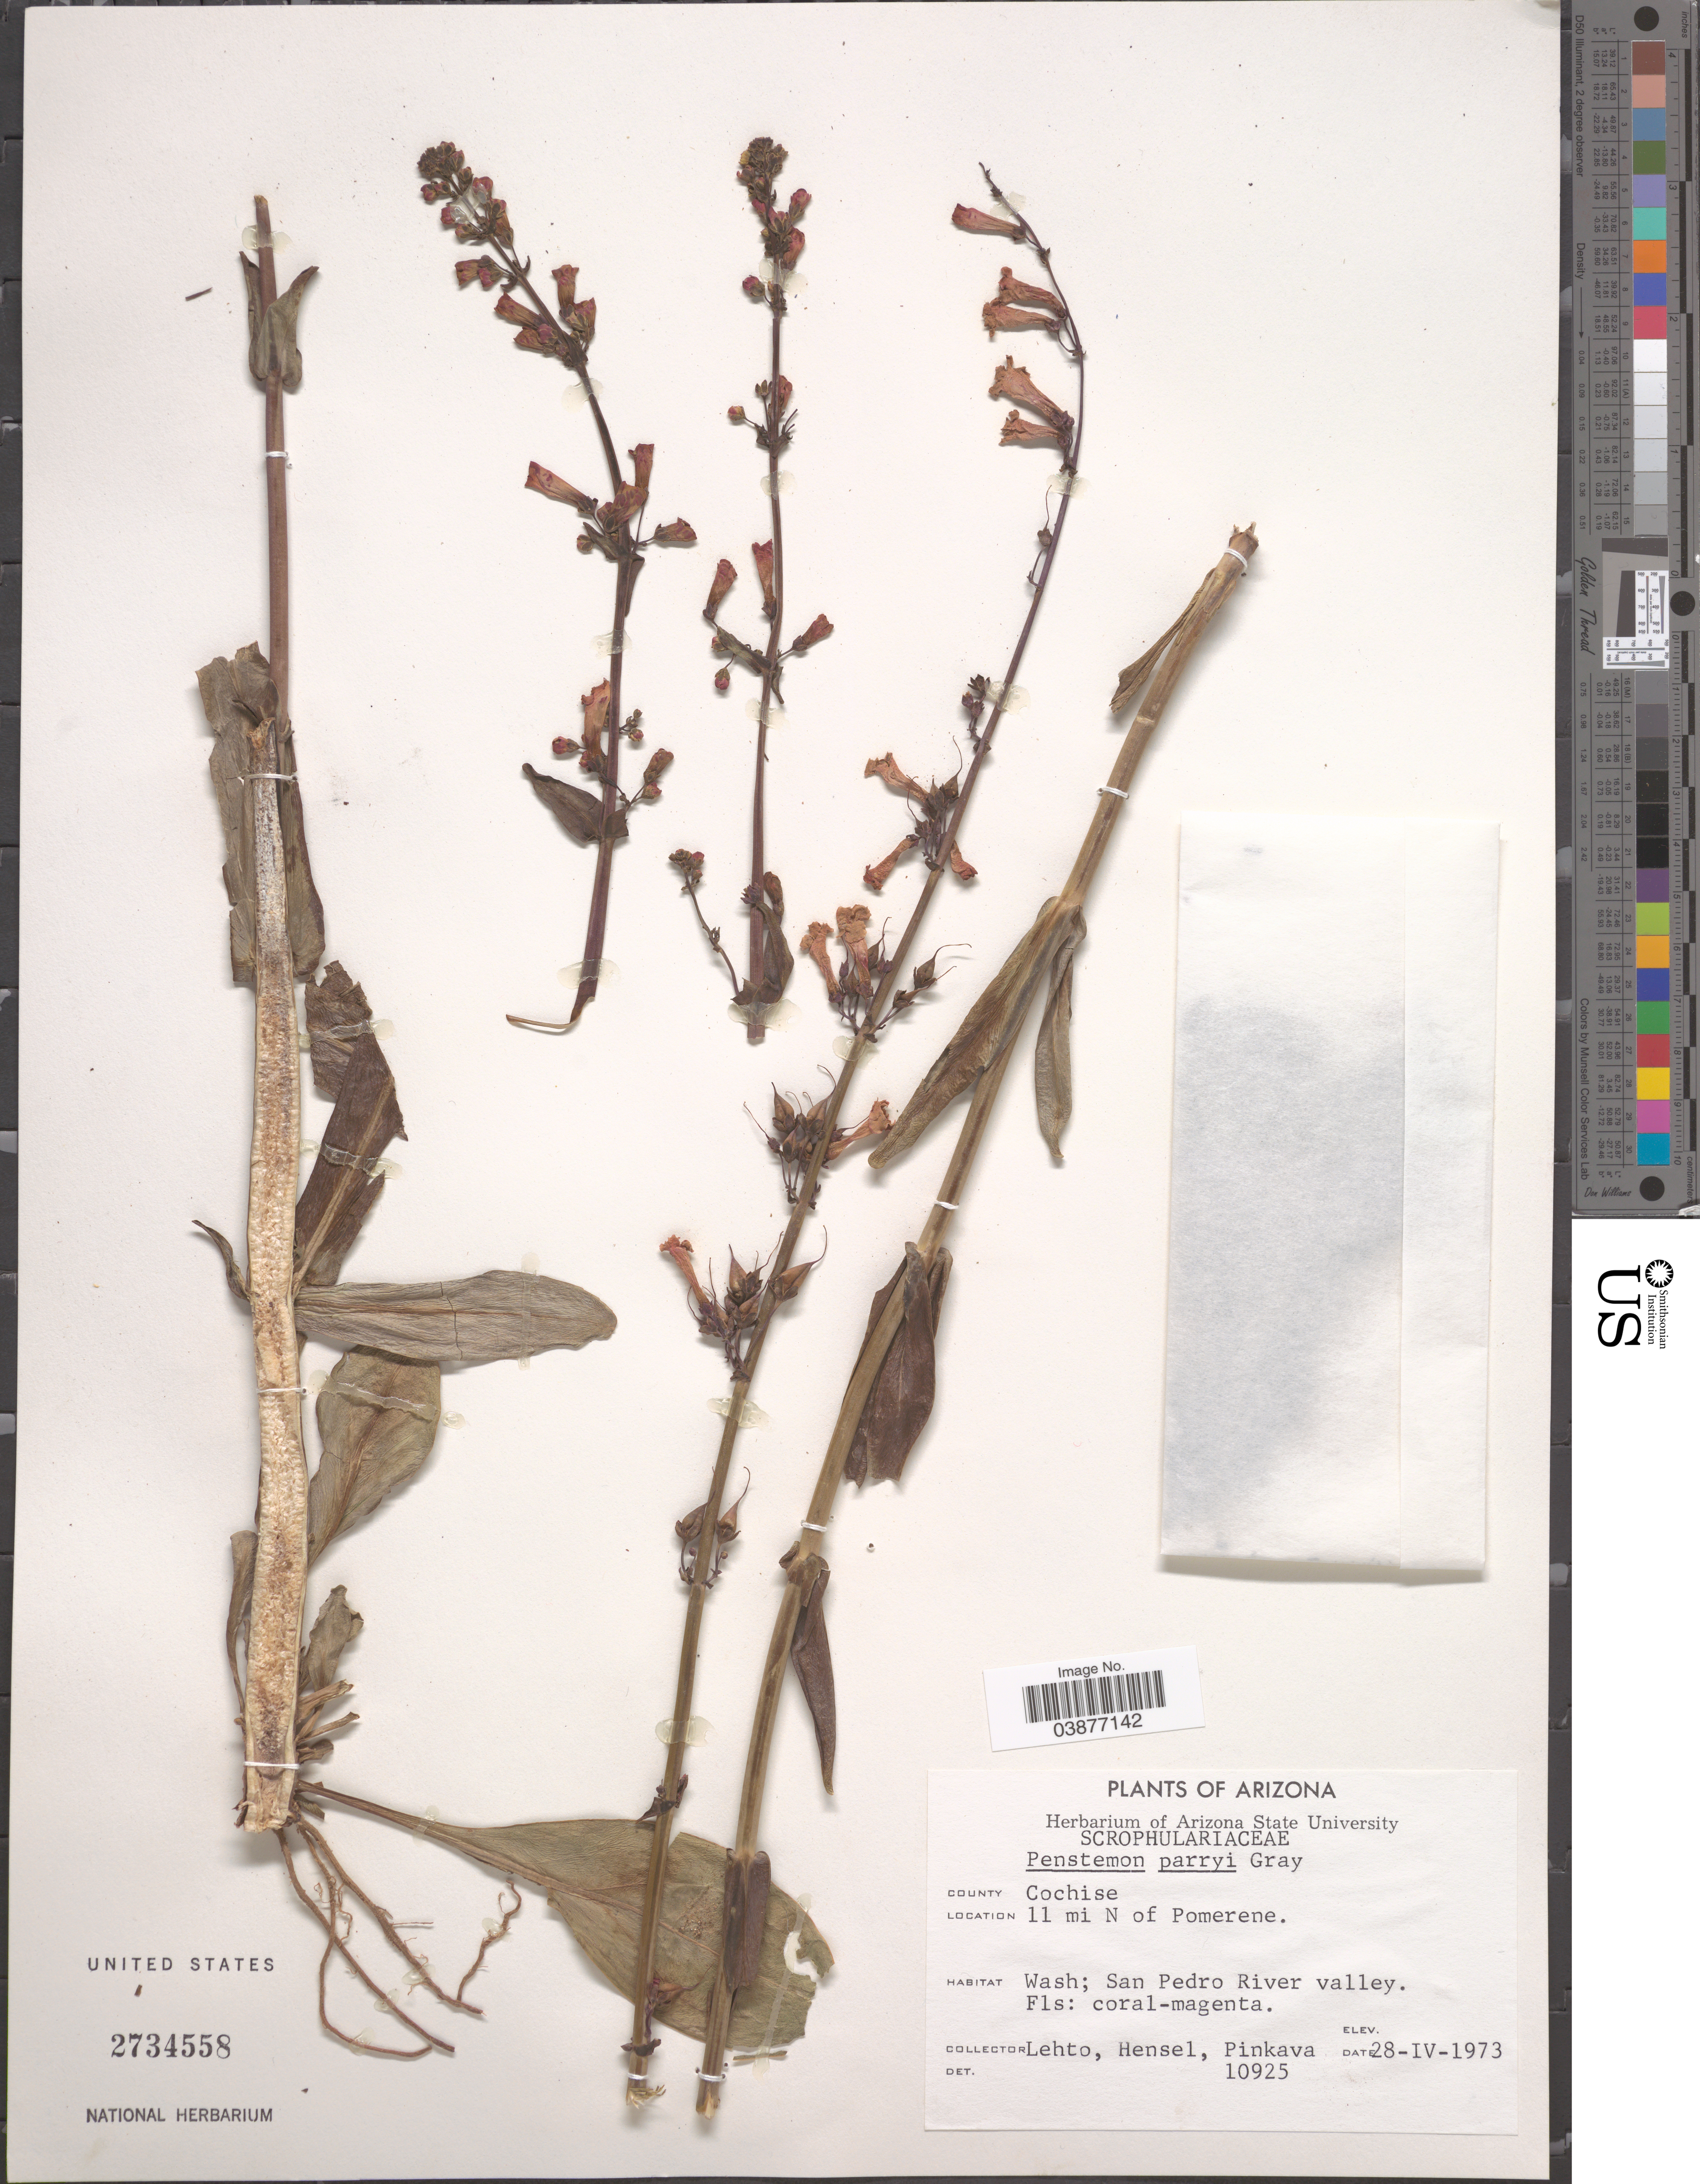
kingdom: Plantae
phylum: Tracheophyta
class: Magnoliopsida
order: Lamiales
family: Plantaginaceae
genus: Penstemon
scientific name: Penstemon parryi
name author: A. Gray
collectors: -. Lehto, -. Hensel & -. Pinkava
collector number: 10925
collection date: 1973-04-28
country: United States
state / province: Arizona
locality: County Cochise. 11 mi N of Pomerene. Wash; San Pedro River valley.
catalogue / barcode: US 2734558